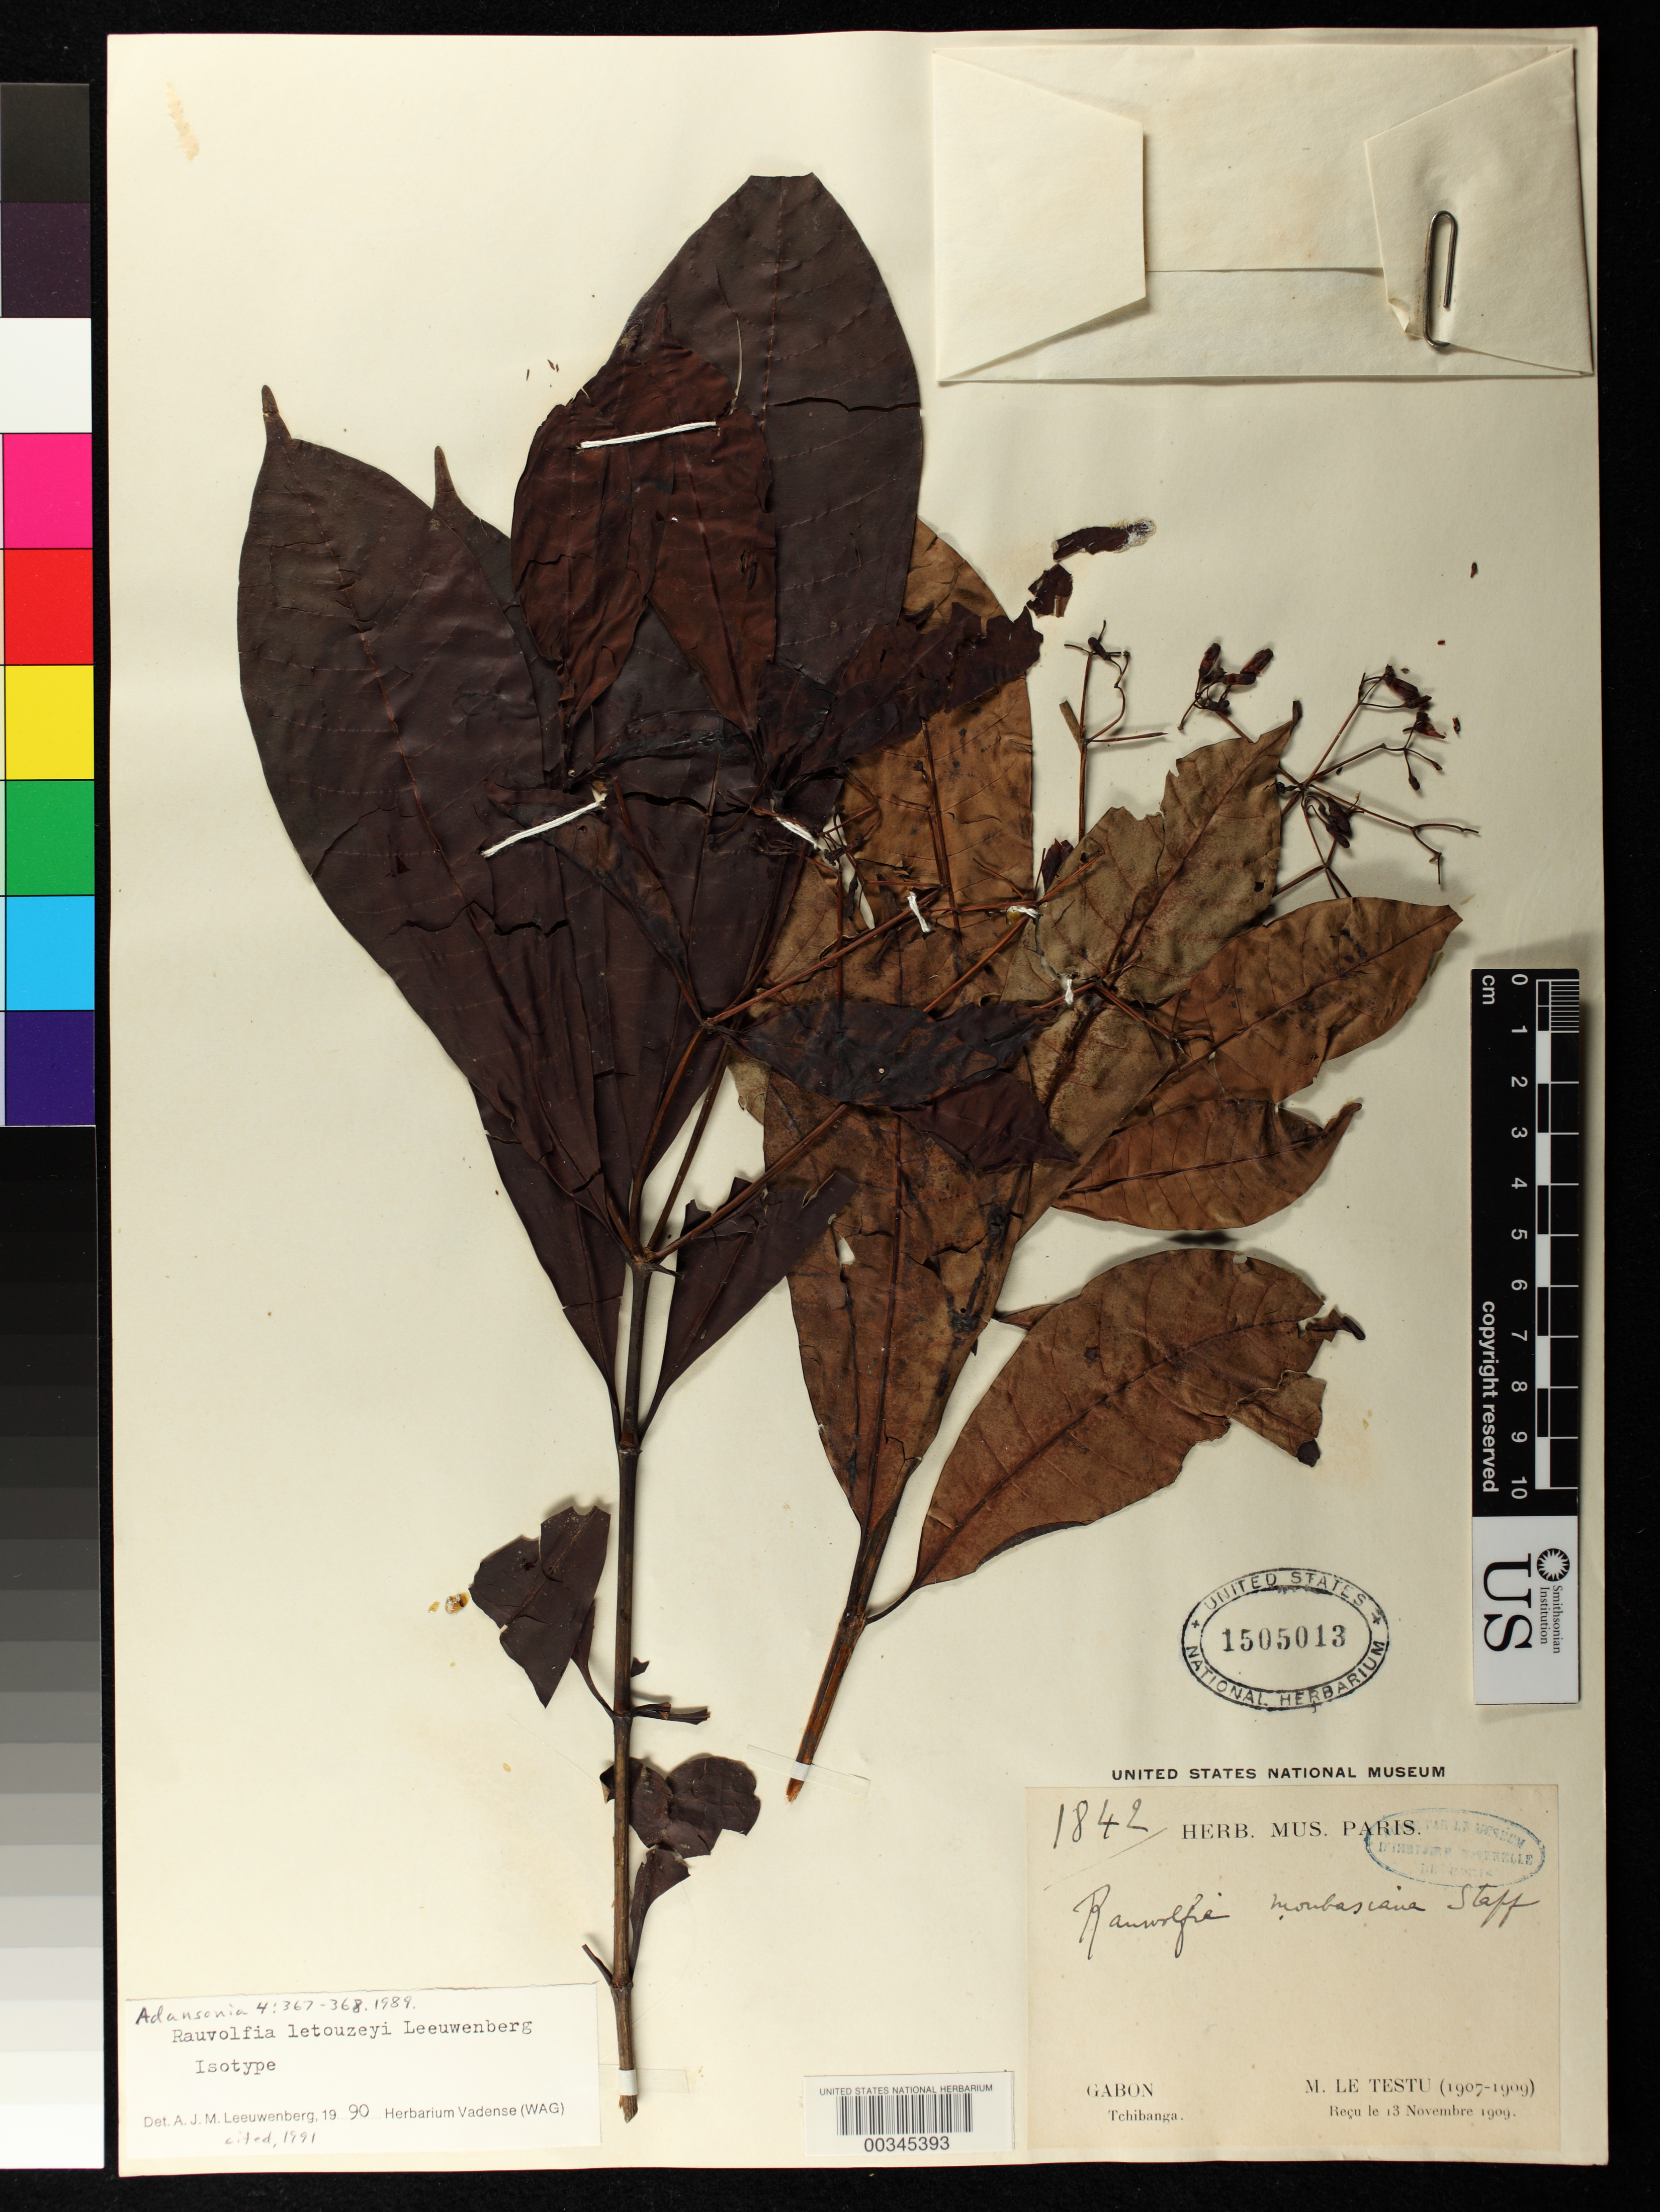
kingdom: Plantae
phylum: Tracheophyta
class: Magnoliopsida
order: Gentianales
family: Apocynaceae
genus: Rauvolfia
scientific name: Rauvolfia letouzeyi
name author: Leeuwenb.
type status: Isotype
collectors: G. Le Testu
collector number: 1842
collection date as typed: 1907 to -- --- 1909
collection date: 1907/1909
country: Gabon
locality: Tchibanga.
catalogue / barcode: US 1505013